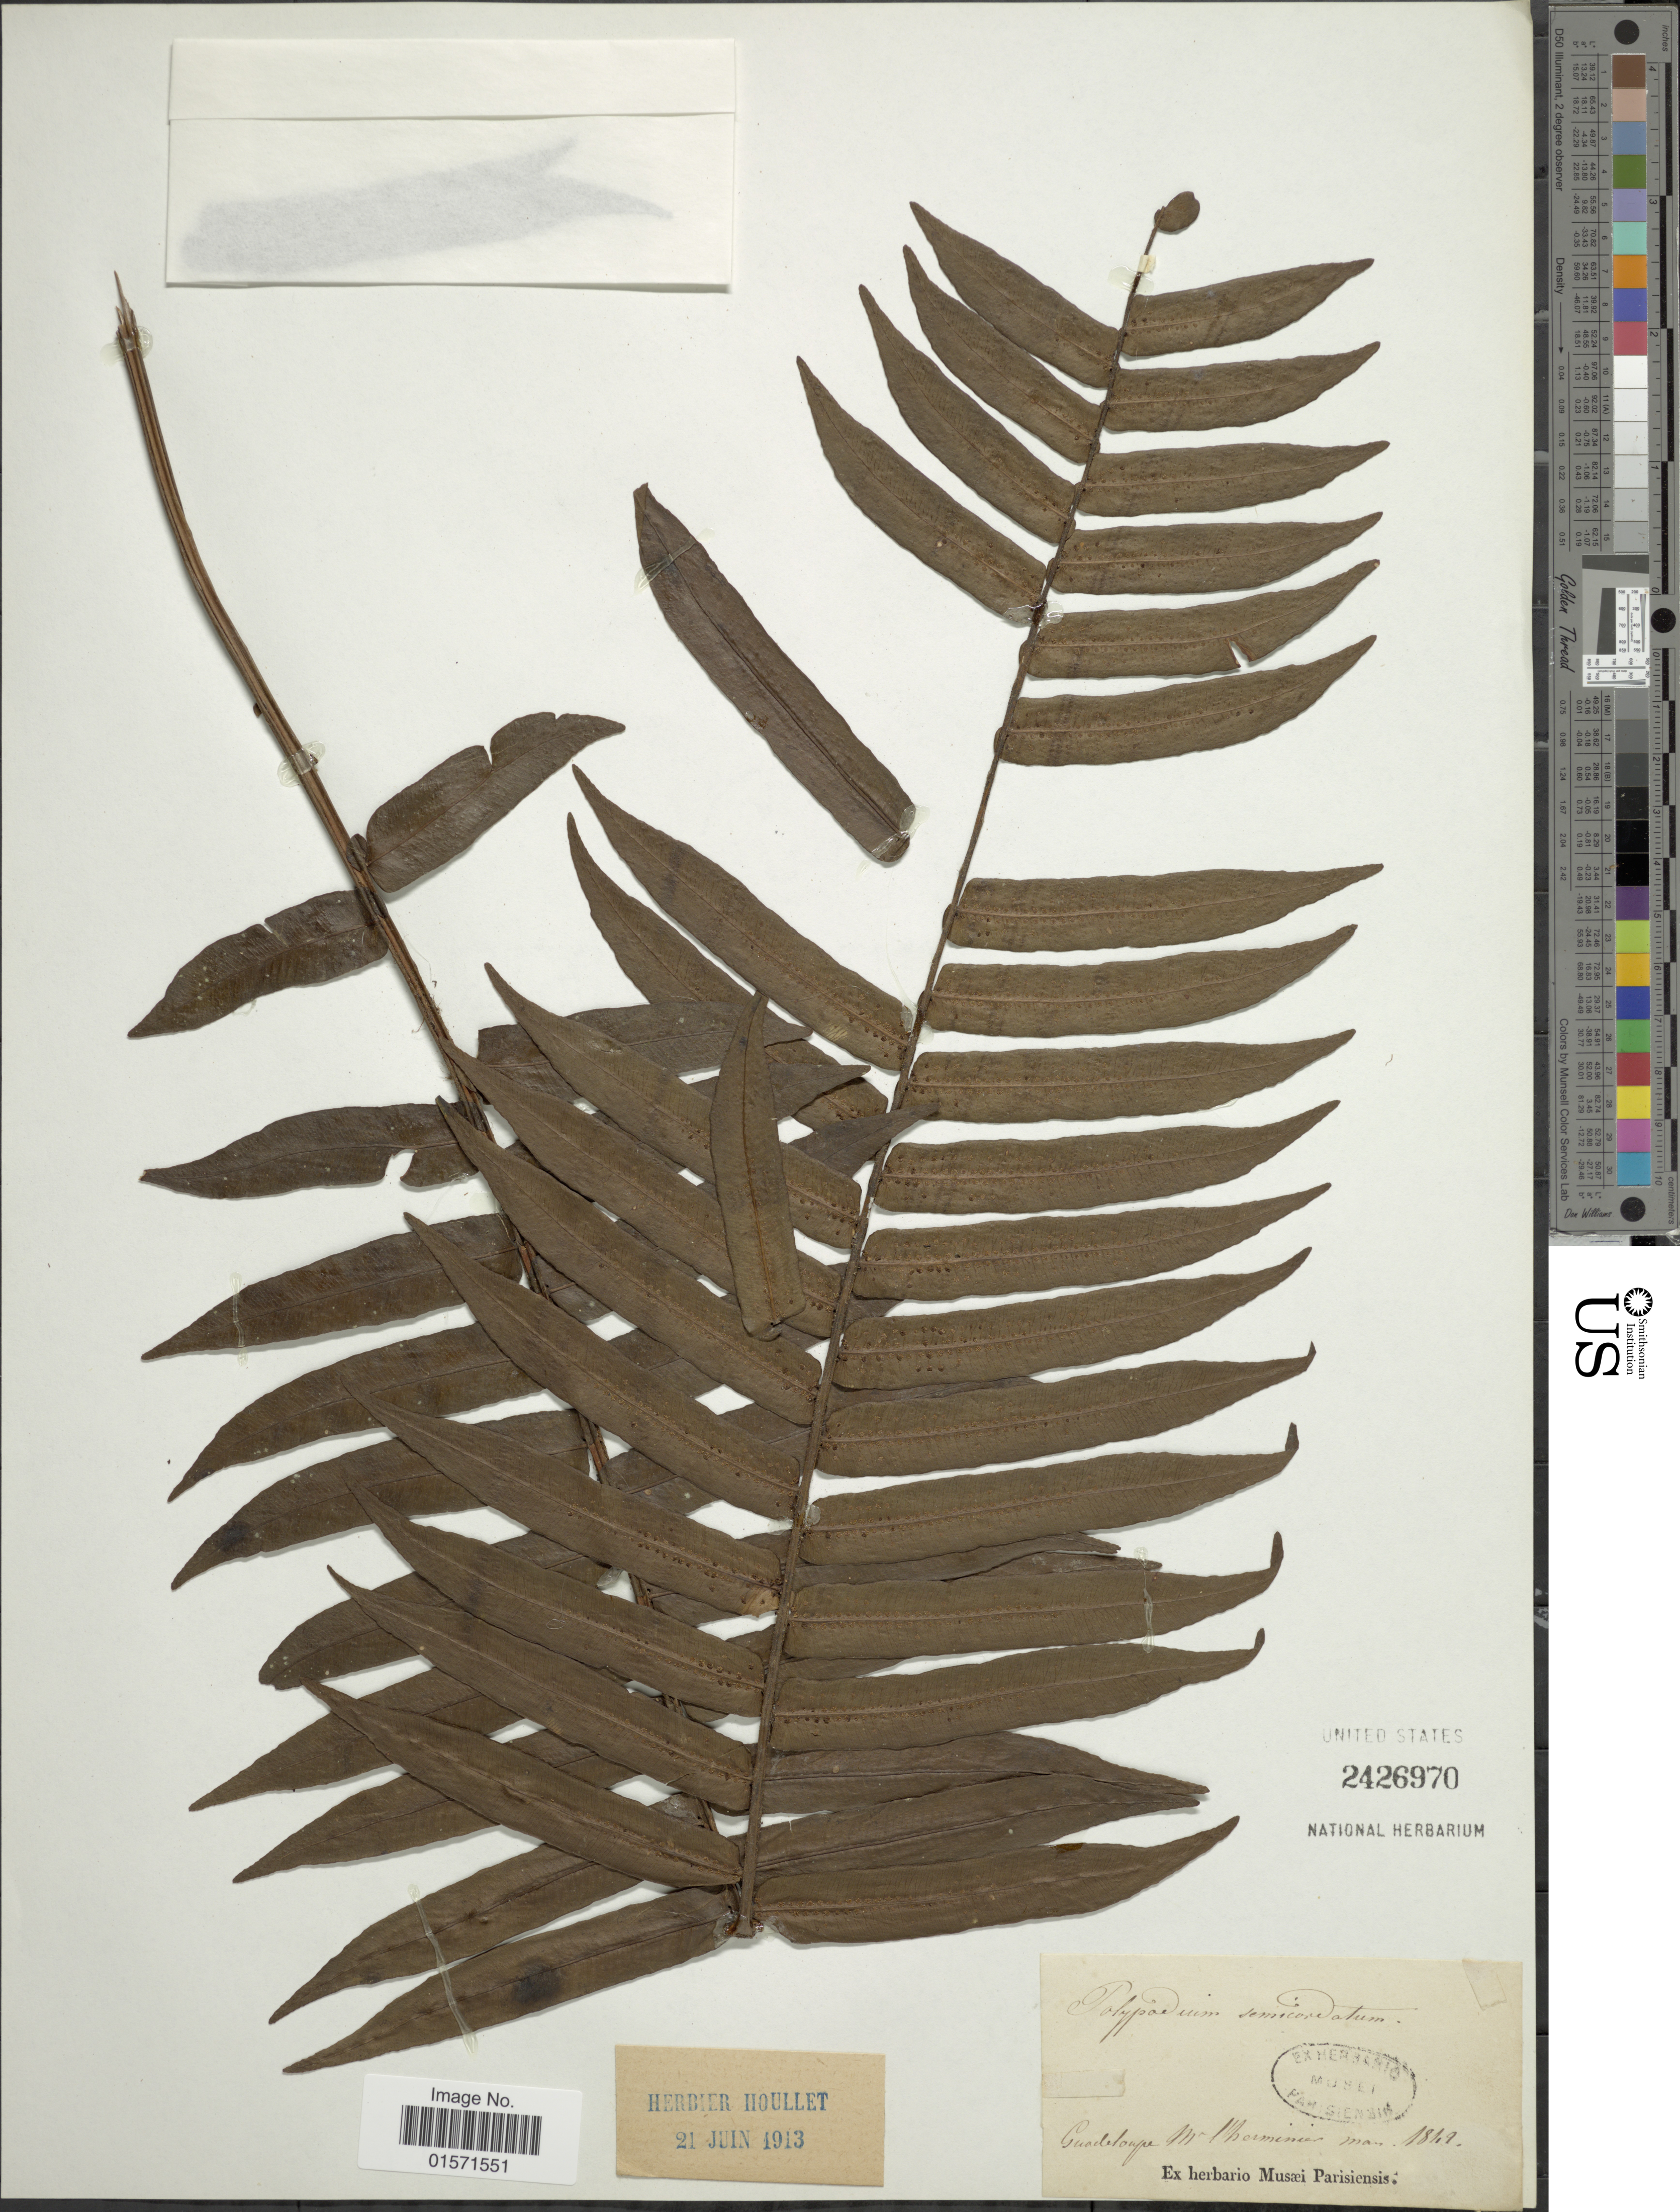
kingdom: Plantae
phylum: Tracheophyta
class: Polypodiopsida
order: Polypodiales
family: Lomariopsidaceae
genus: Cyclopeltis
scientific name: Cyclopeltis semicordata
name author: (Sw.) J. Sm.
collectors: M. L'Herminier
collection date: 1849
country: Guadeloupe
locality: Bormienien [interpreted]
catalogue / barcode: US 2426970